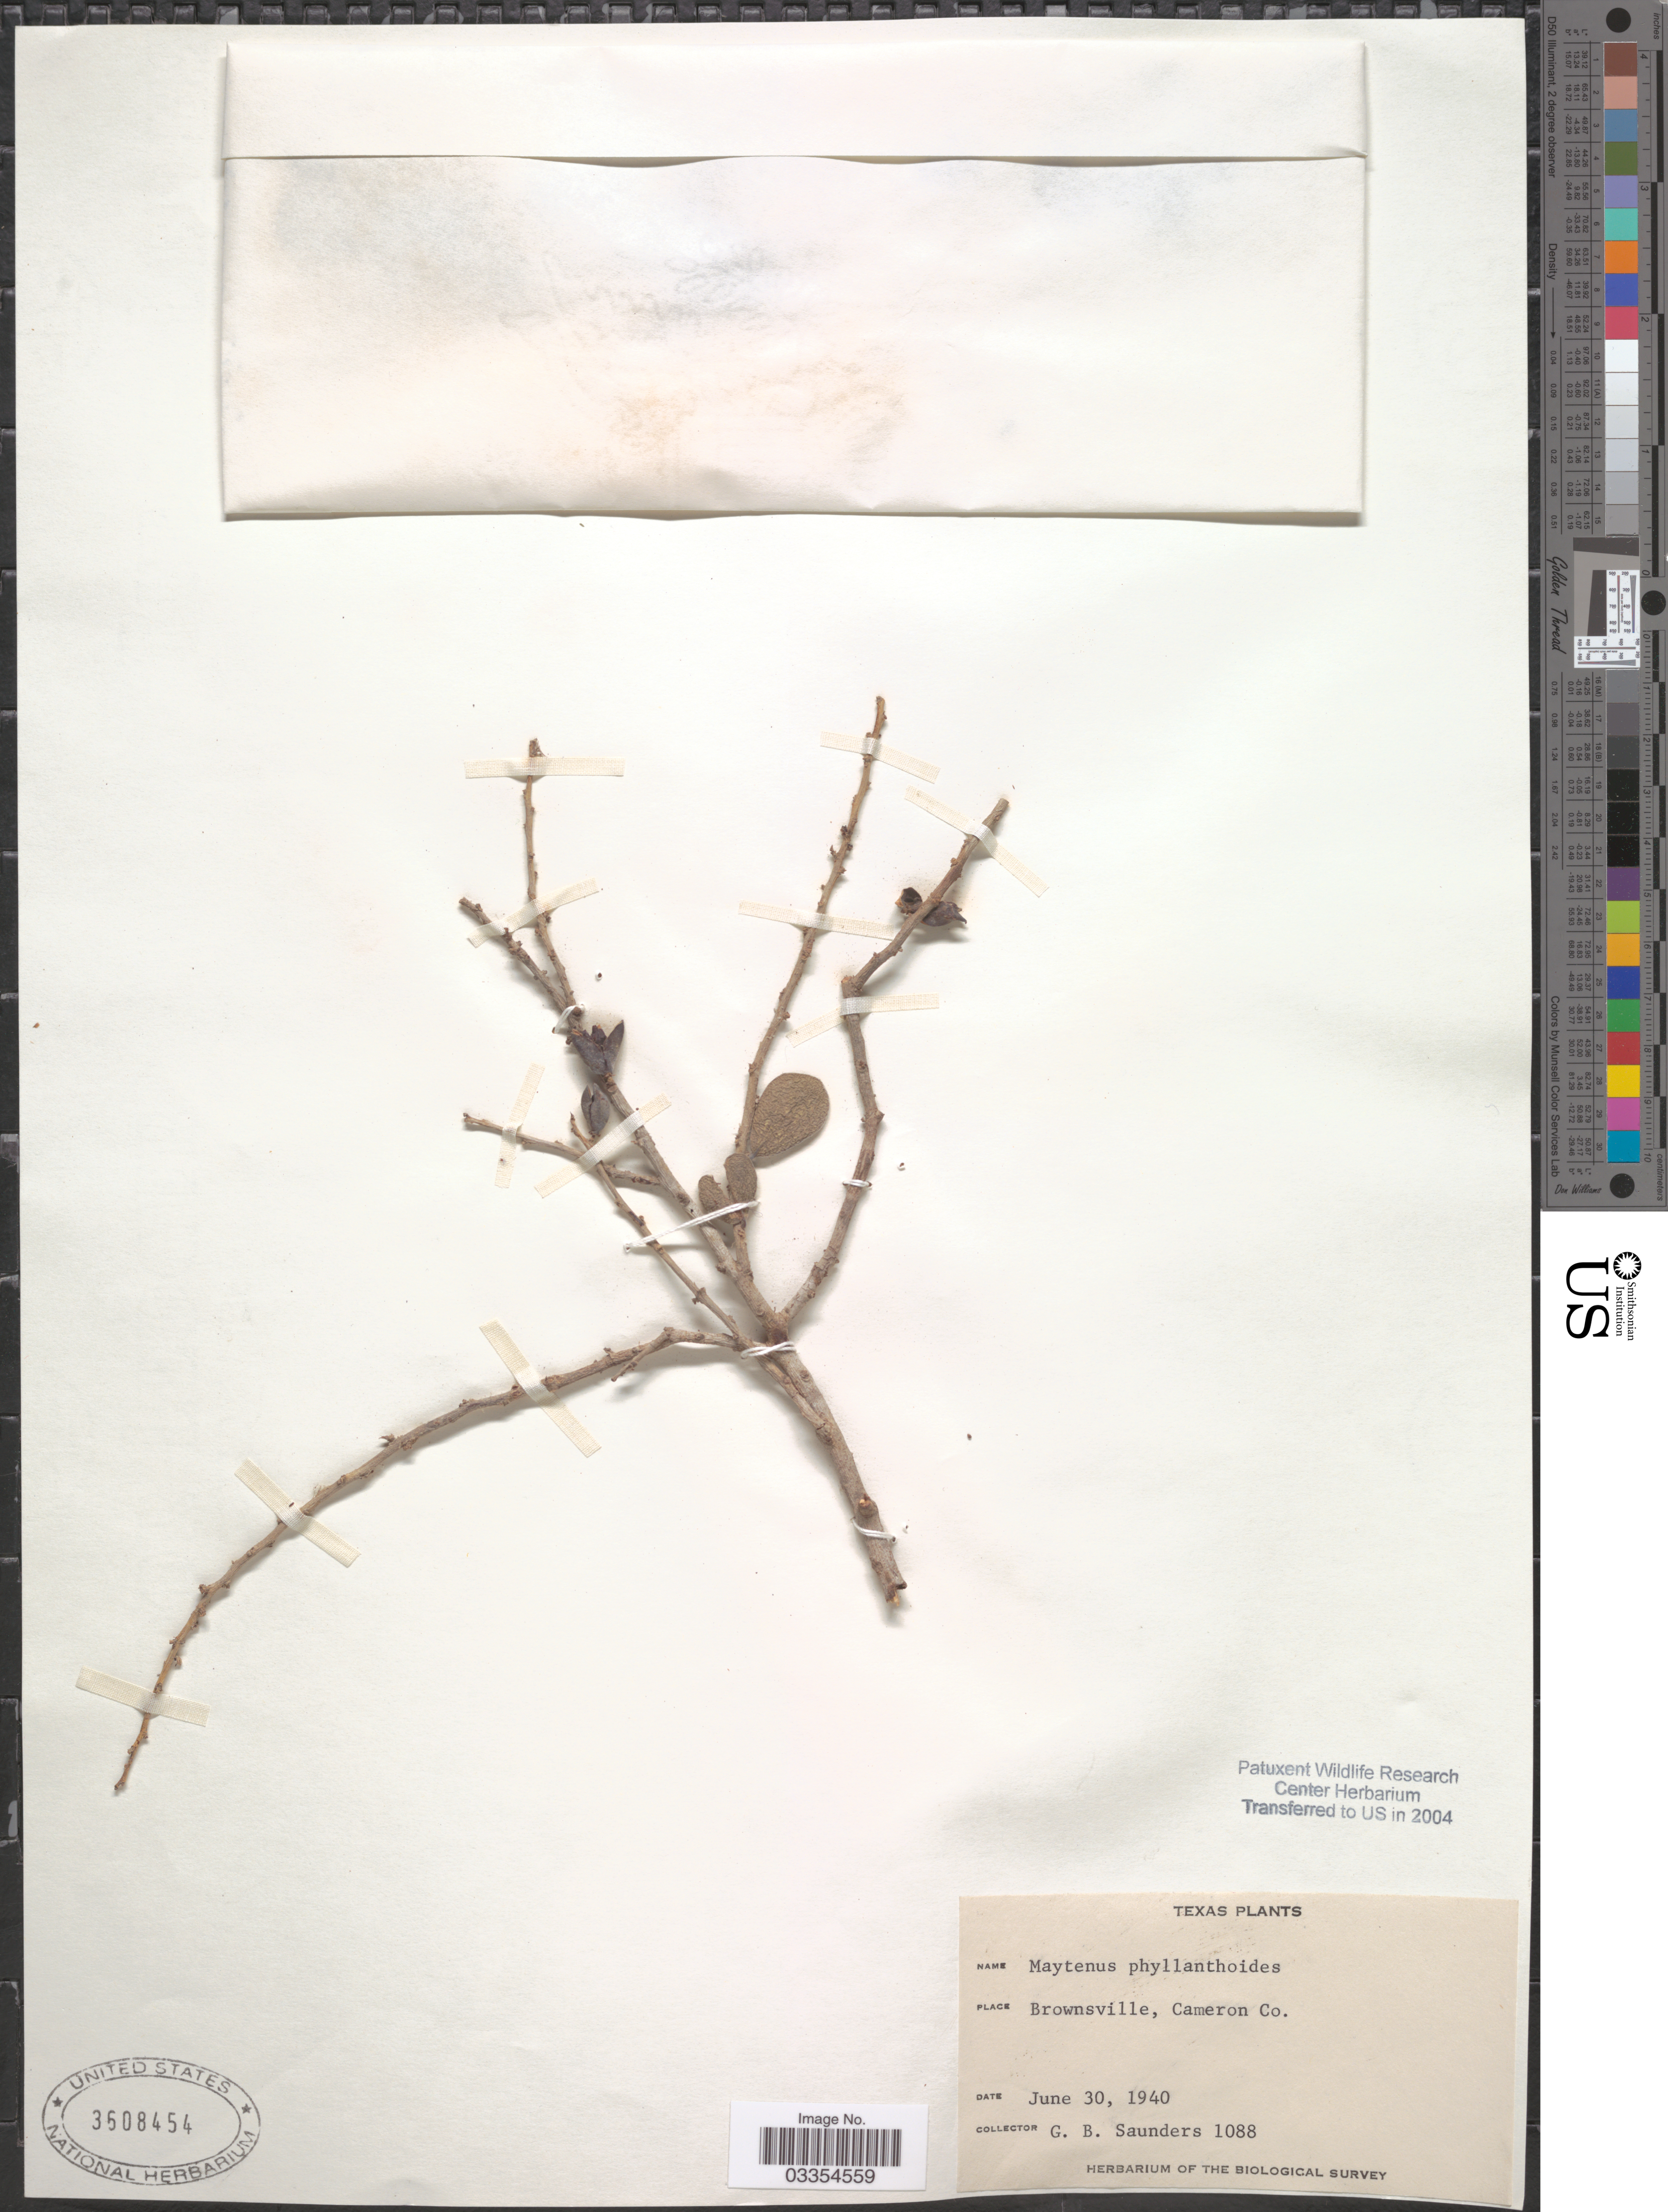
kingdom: Plantae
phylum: Tracheophyta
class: Magnoliopsida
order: Celastrales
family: Celastraceae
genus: Tricerma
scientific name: Tricerma texanum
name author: (Lundell) Lundell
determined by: Strong, Mark T., (BOT), Smithsonian Institution - National Museum of Natural History (UNITED STATES)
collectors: G. B. Saunders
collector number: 1088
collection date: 1940-06-30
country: United States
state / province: Texas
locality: Brownsville, Cameron Co.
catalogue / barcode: US 3608454